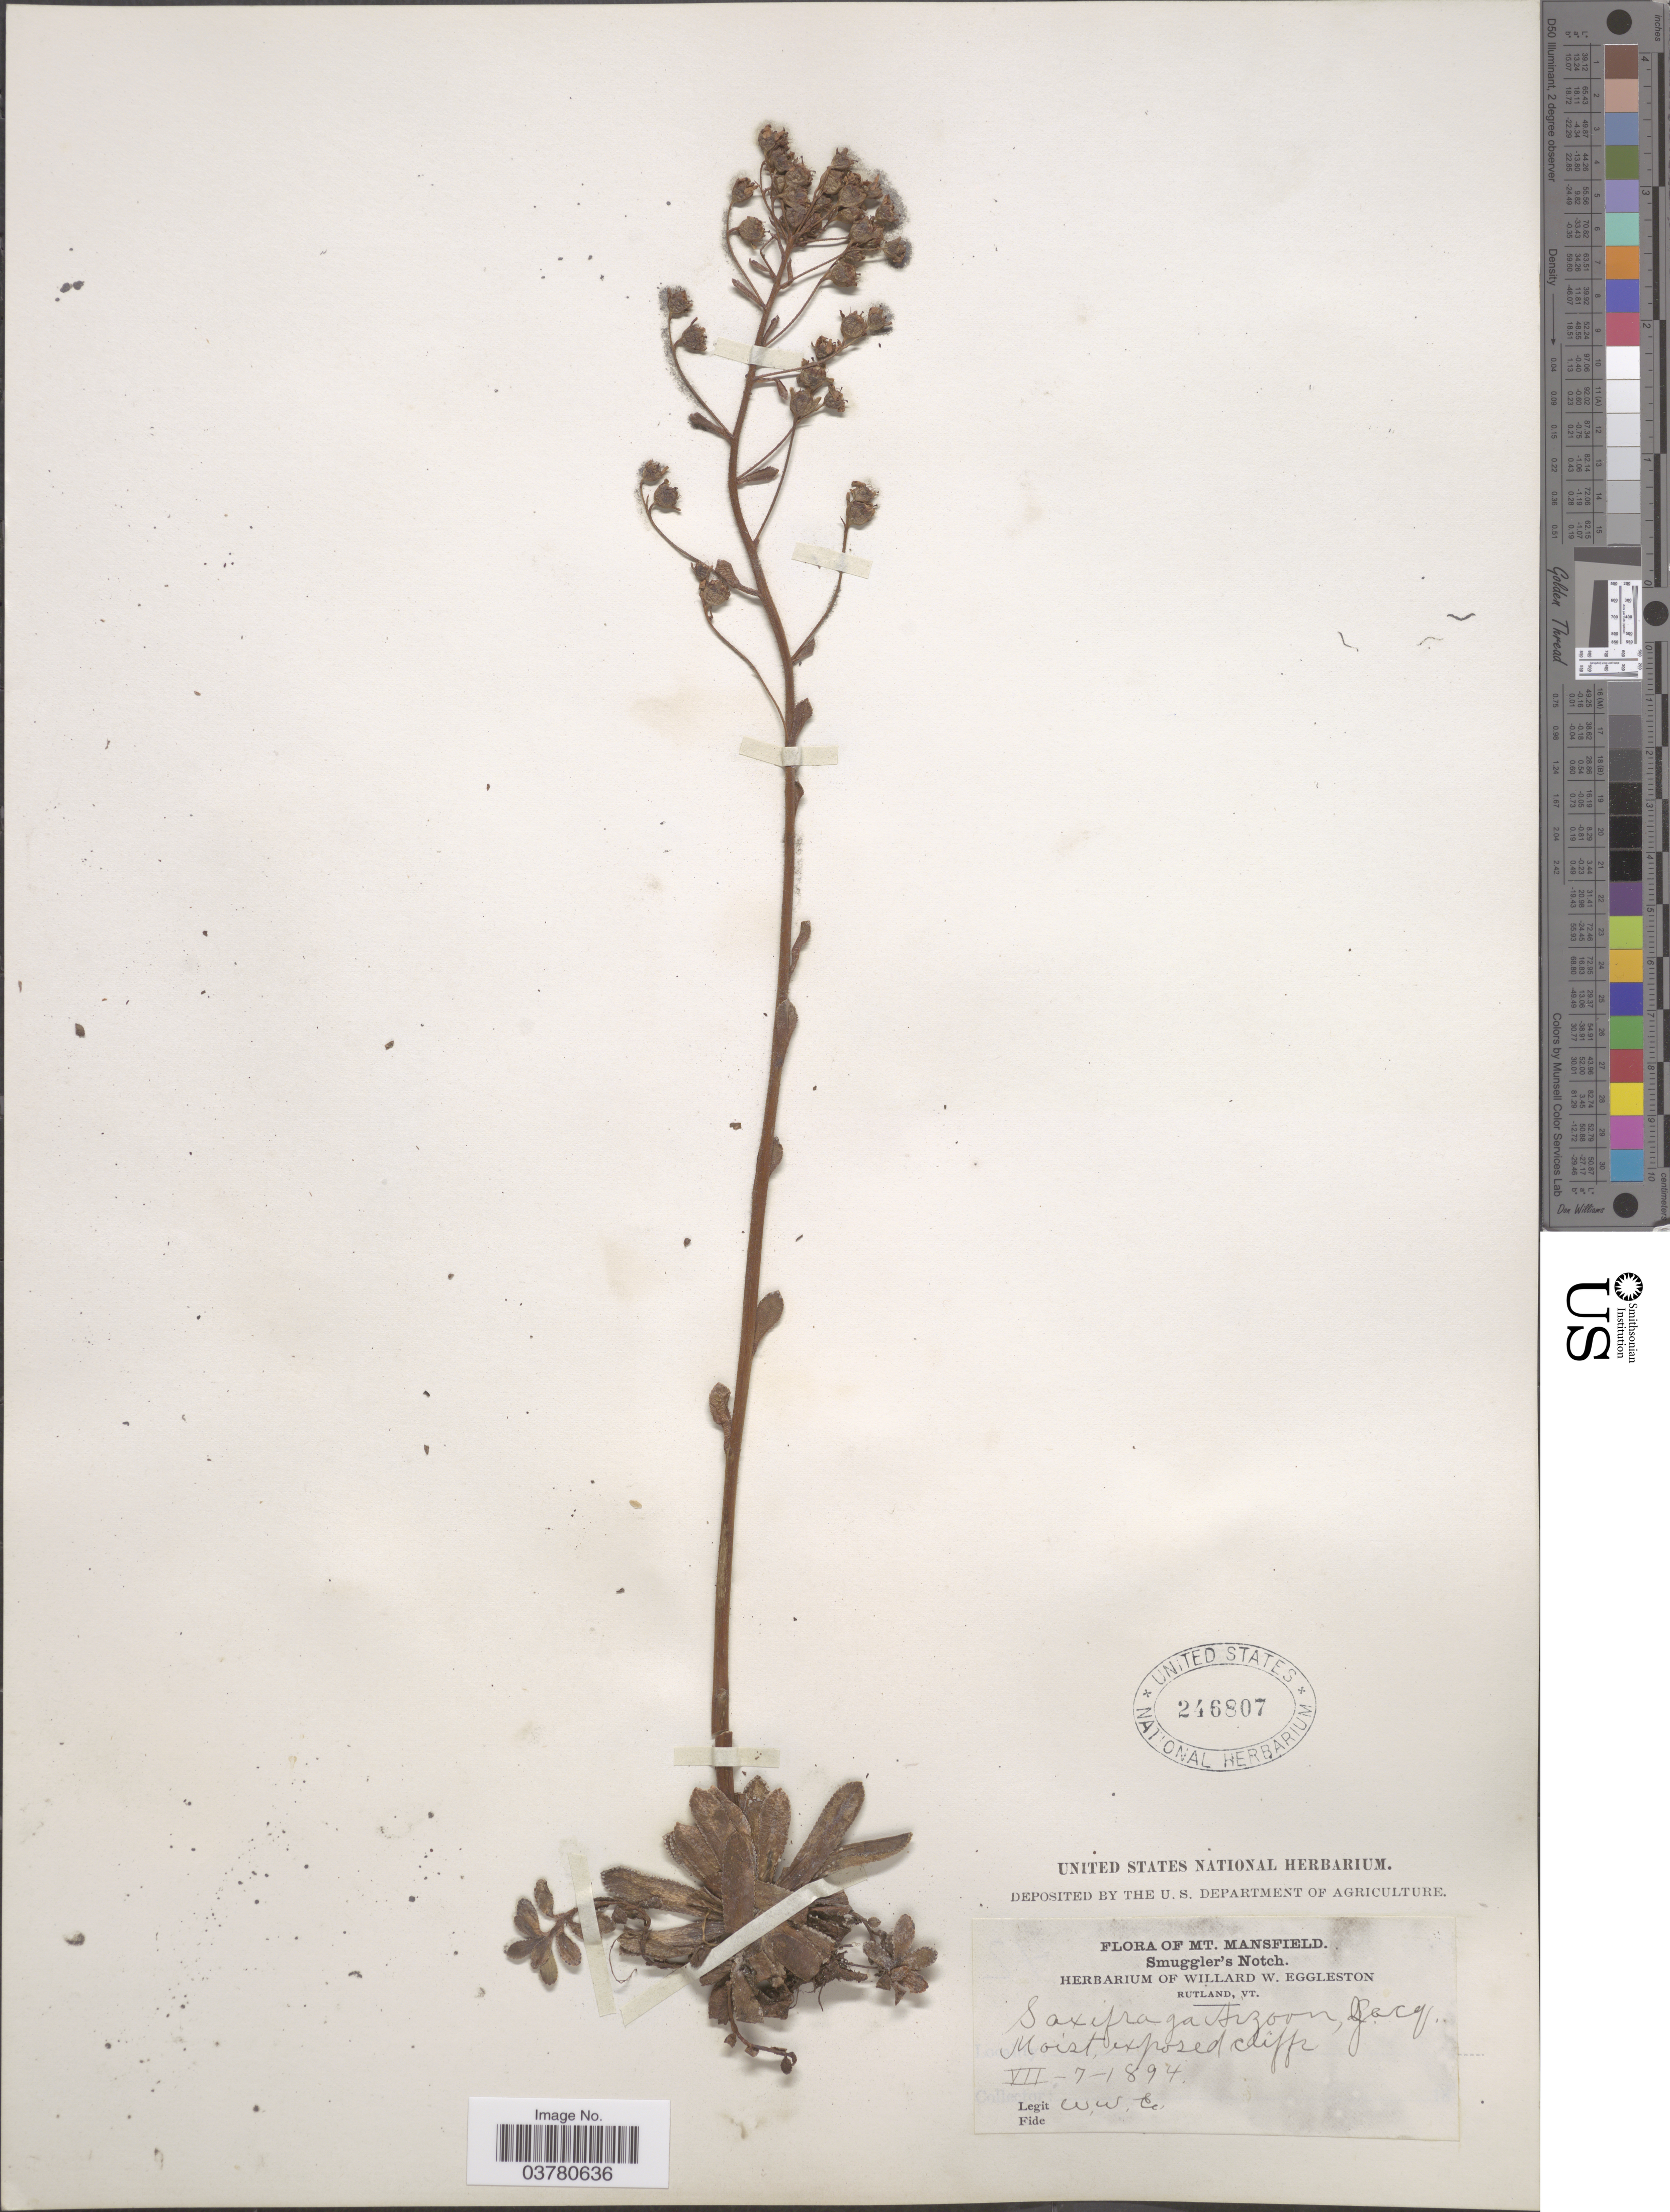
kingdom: Plantae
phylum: Tracheophyta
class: Magnoliopsida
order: Saxifragales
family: Saxifragaceae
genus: Saxifraga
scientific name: Saxifraga paniculata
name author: Mill.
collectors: W. W. E.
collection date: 1894-07-07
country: United States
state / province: Vermont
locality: Mt. Mansfield. Smuggler's Notch.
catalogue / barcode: US 246807